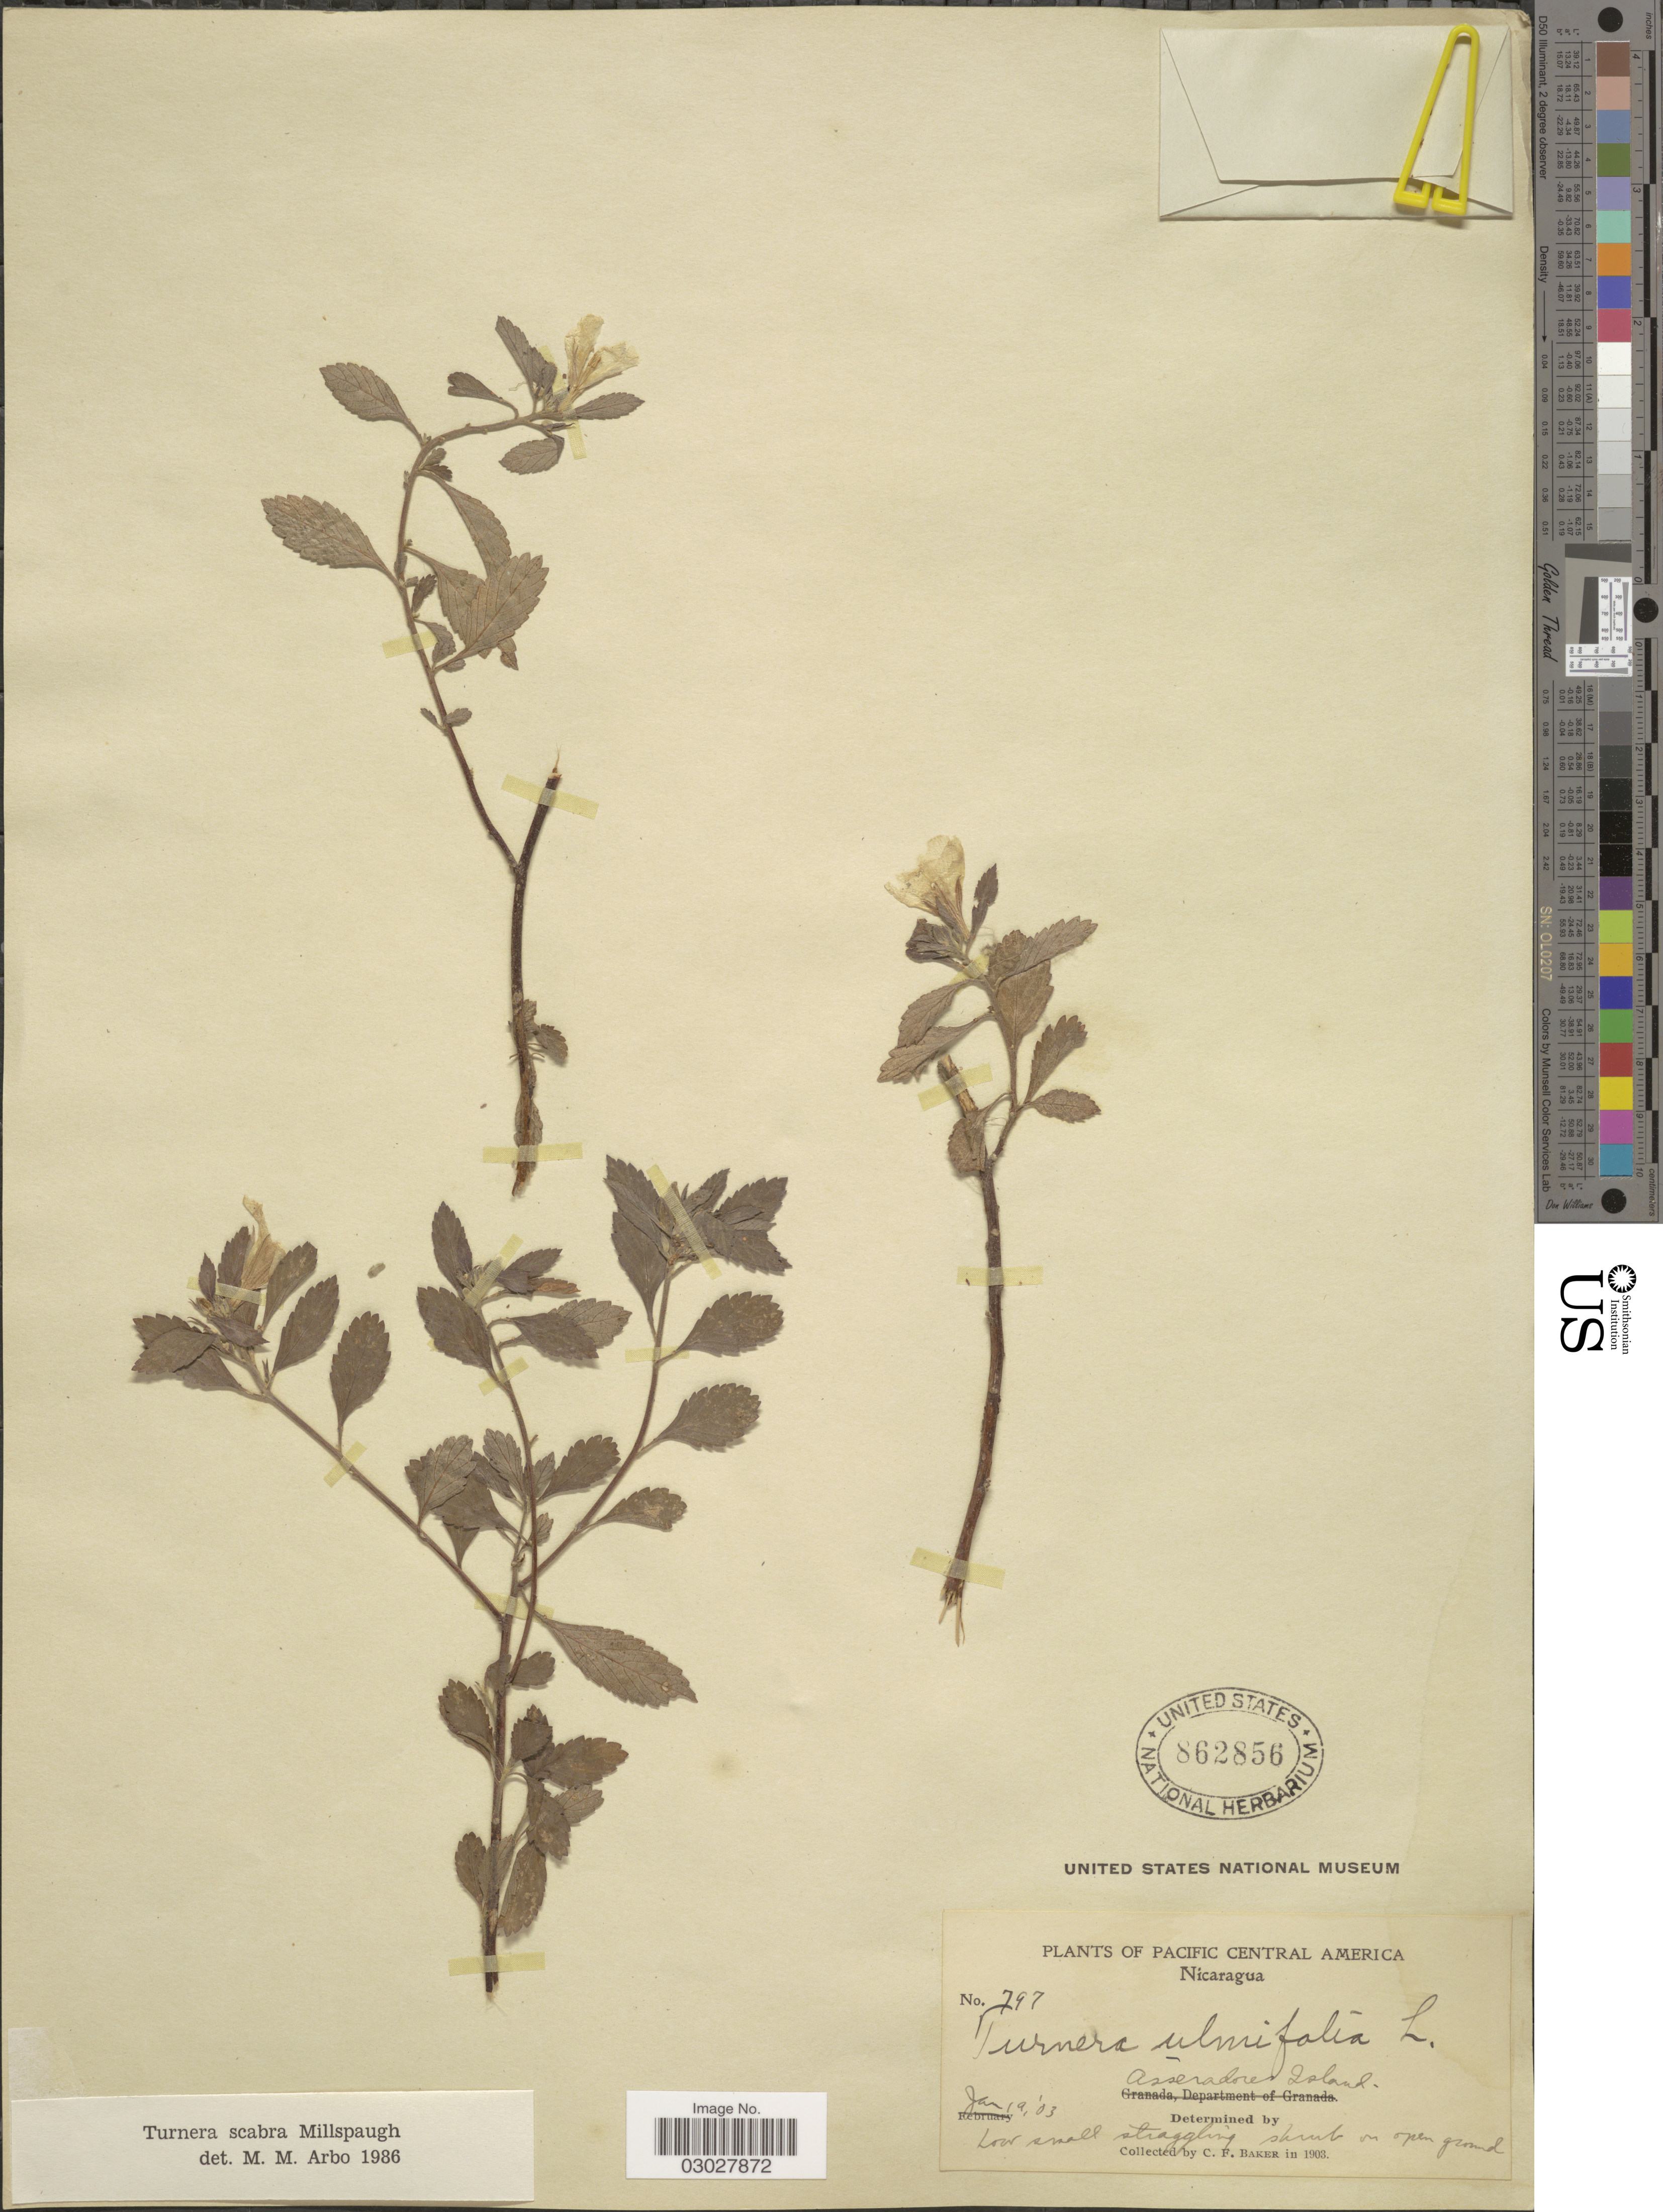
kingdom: Plantae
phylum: Tracheophyta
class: Magnoliopsida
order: Malpighiales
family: Turneraceae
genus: Turnera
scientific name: Turnera scabra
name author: Millsp.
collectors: C. F. Baker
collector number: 797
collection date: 1903-01-19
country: Nicaragua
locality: Pacific Central America. Asseradores Island.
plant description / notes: No precise locality correction needed.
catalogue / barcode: US 862856